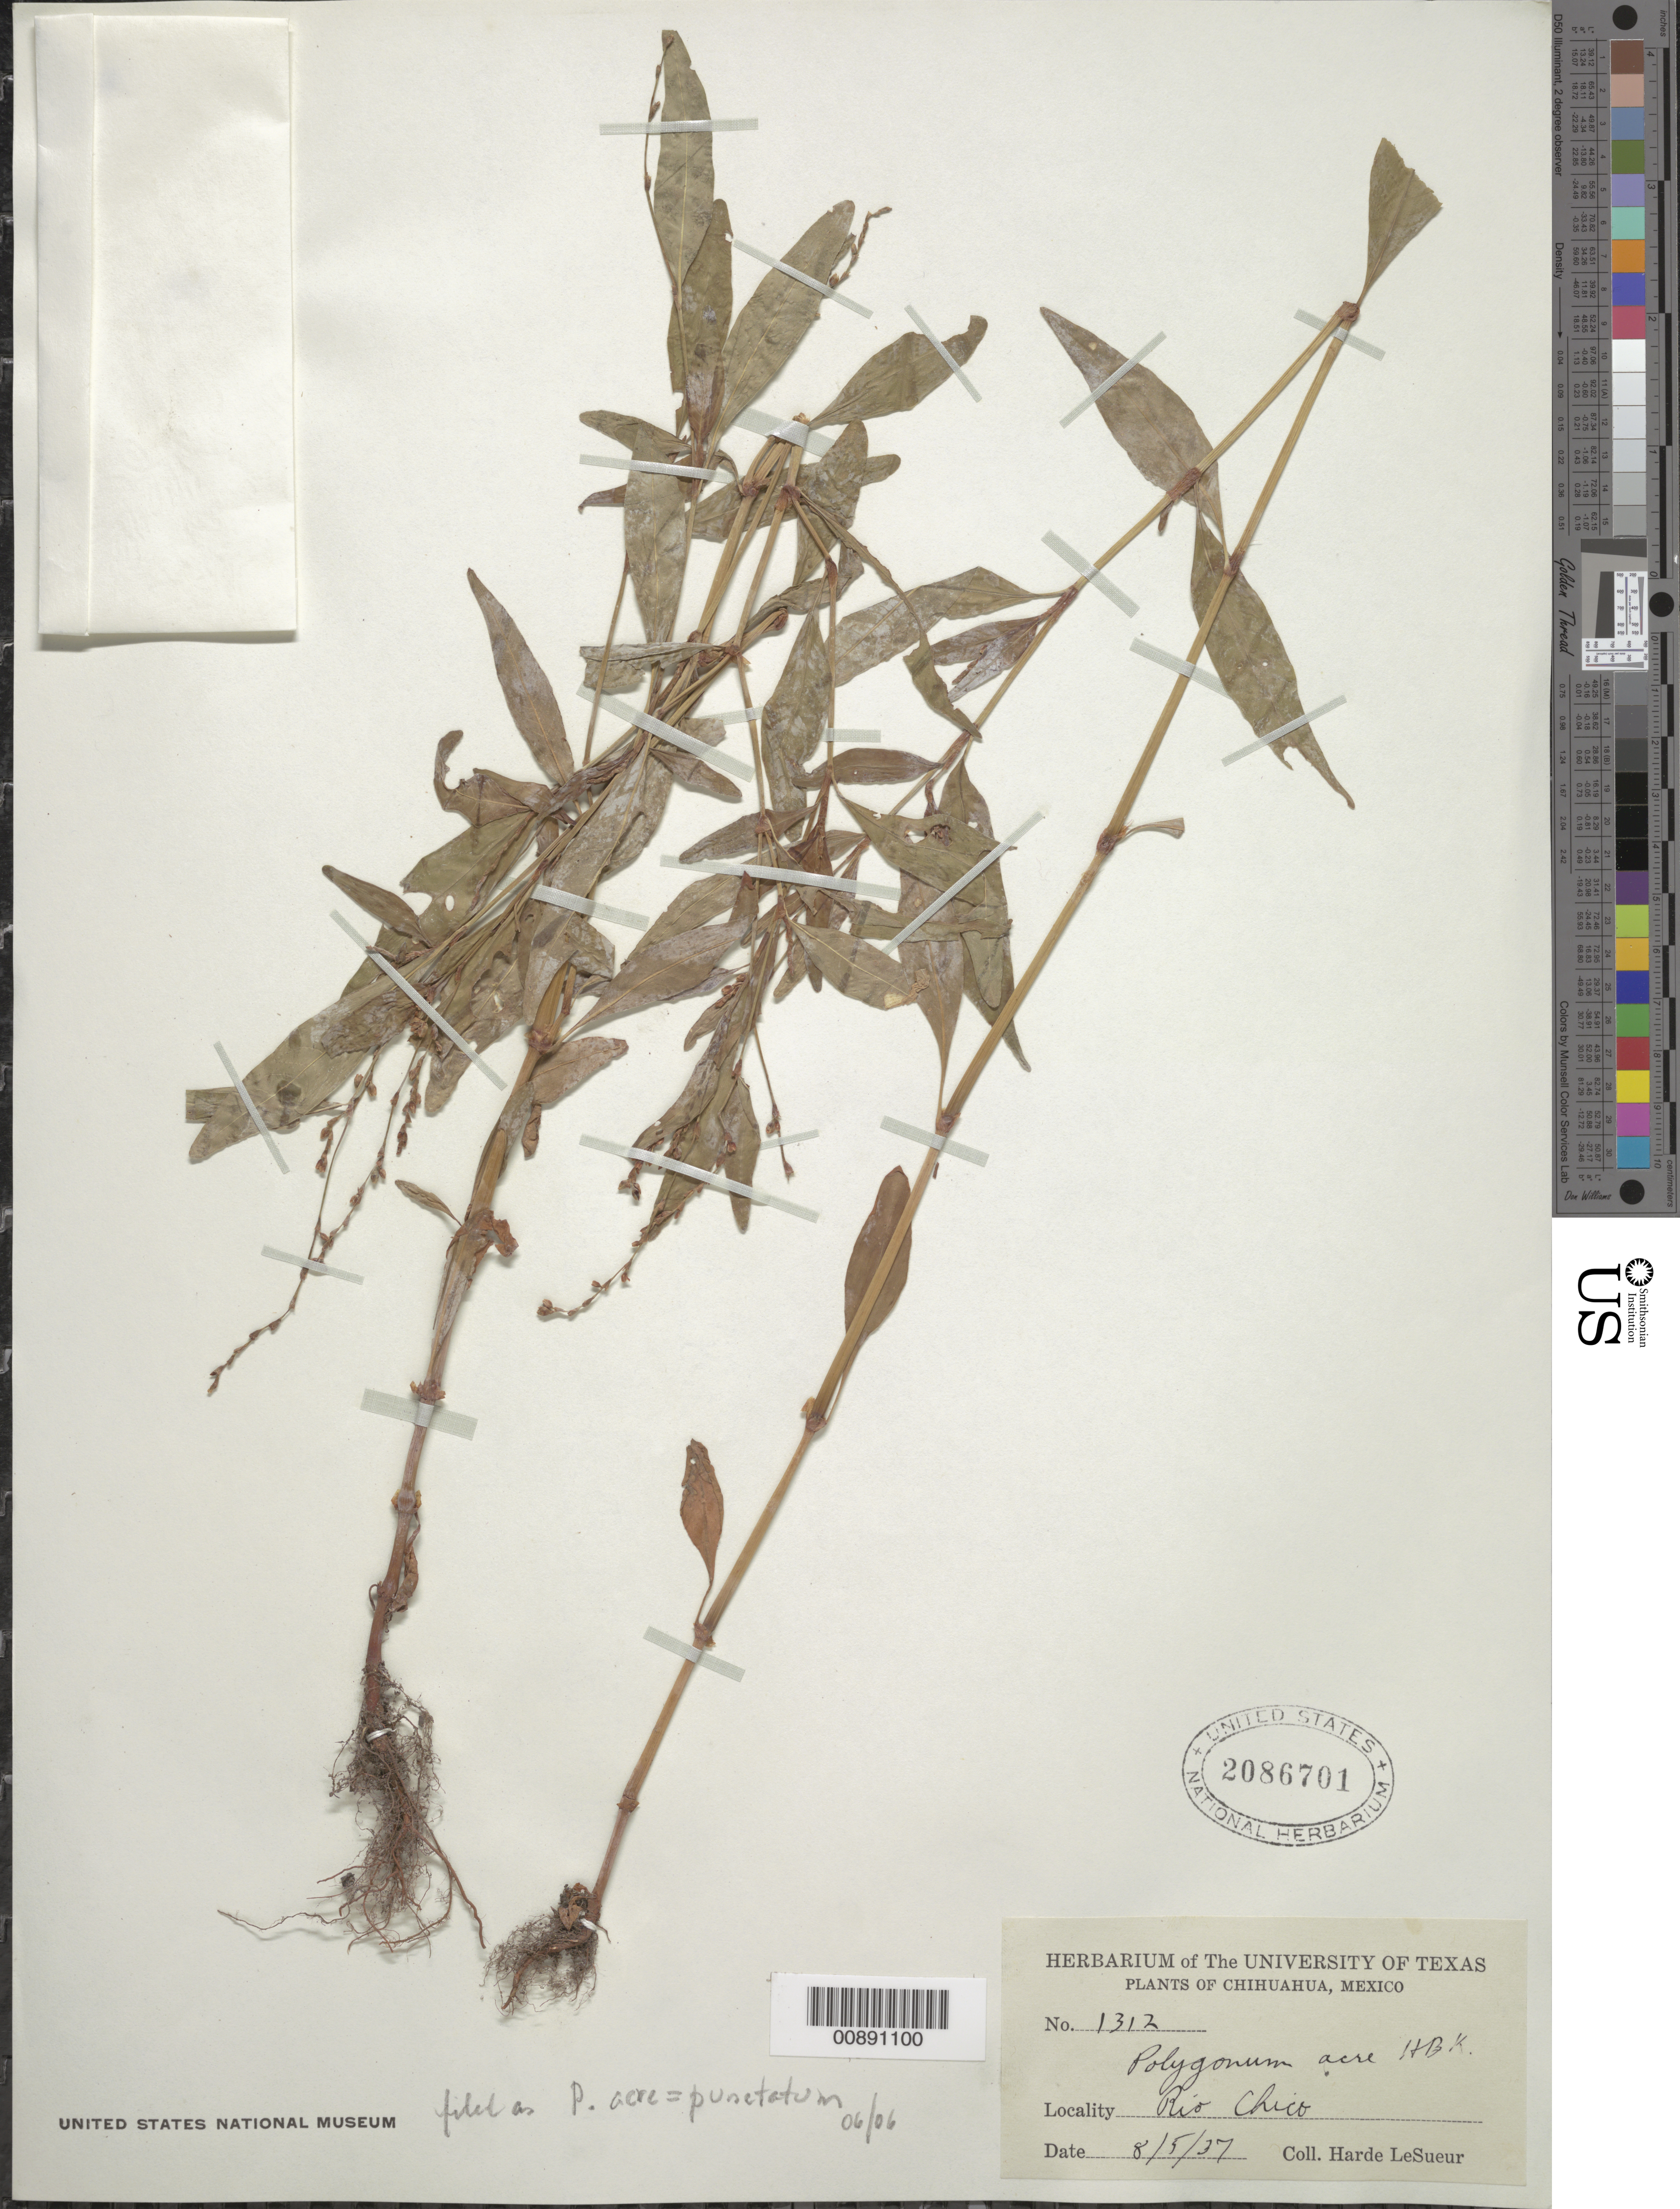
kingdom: Plantae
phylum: Tracheophyta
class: Magnoliopsida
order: Caryophyllales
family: Polygonaceae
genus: Polygonum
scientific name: Polygonum punctatum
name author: Elliott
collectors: D. H. LeSueur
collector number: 1312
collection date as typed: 05 Aug 1937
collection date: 1937-08-05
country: Mexico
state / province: Chihuahua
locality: Río Chico, Chihuahua.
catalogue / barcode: US 2086701